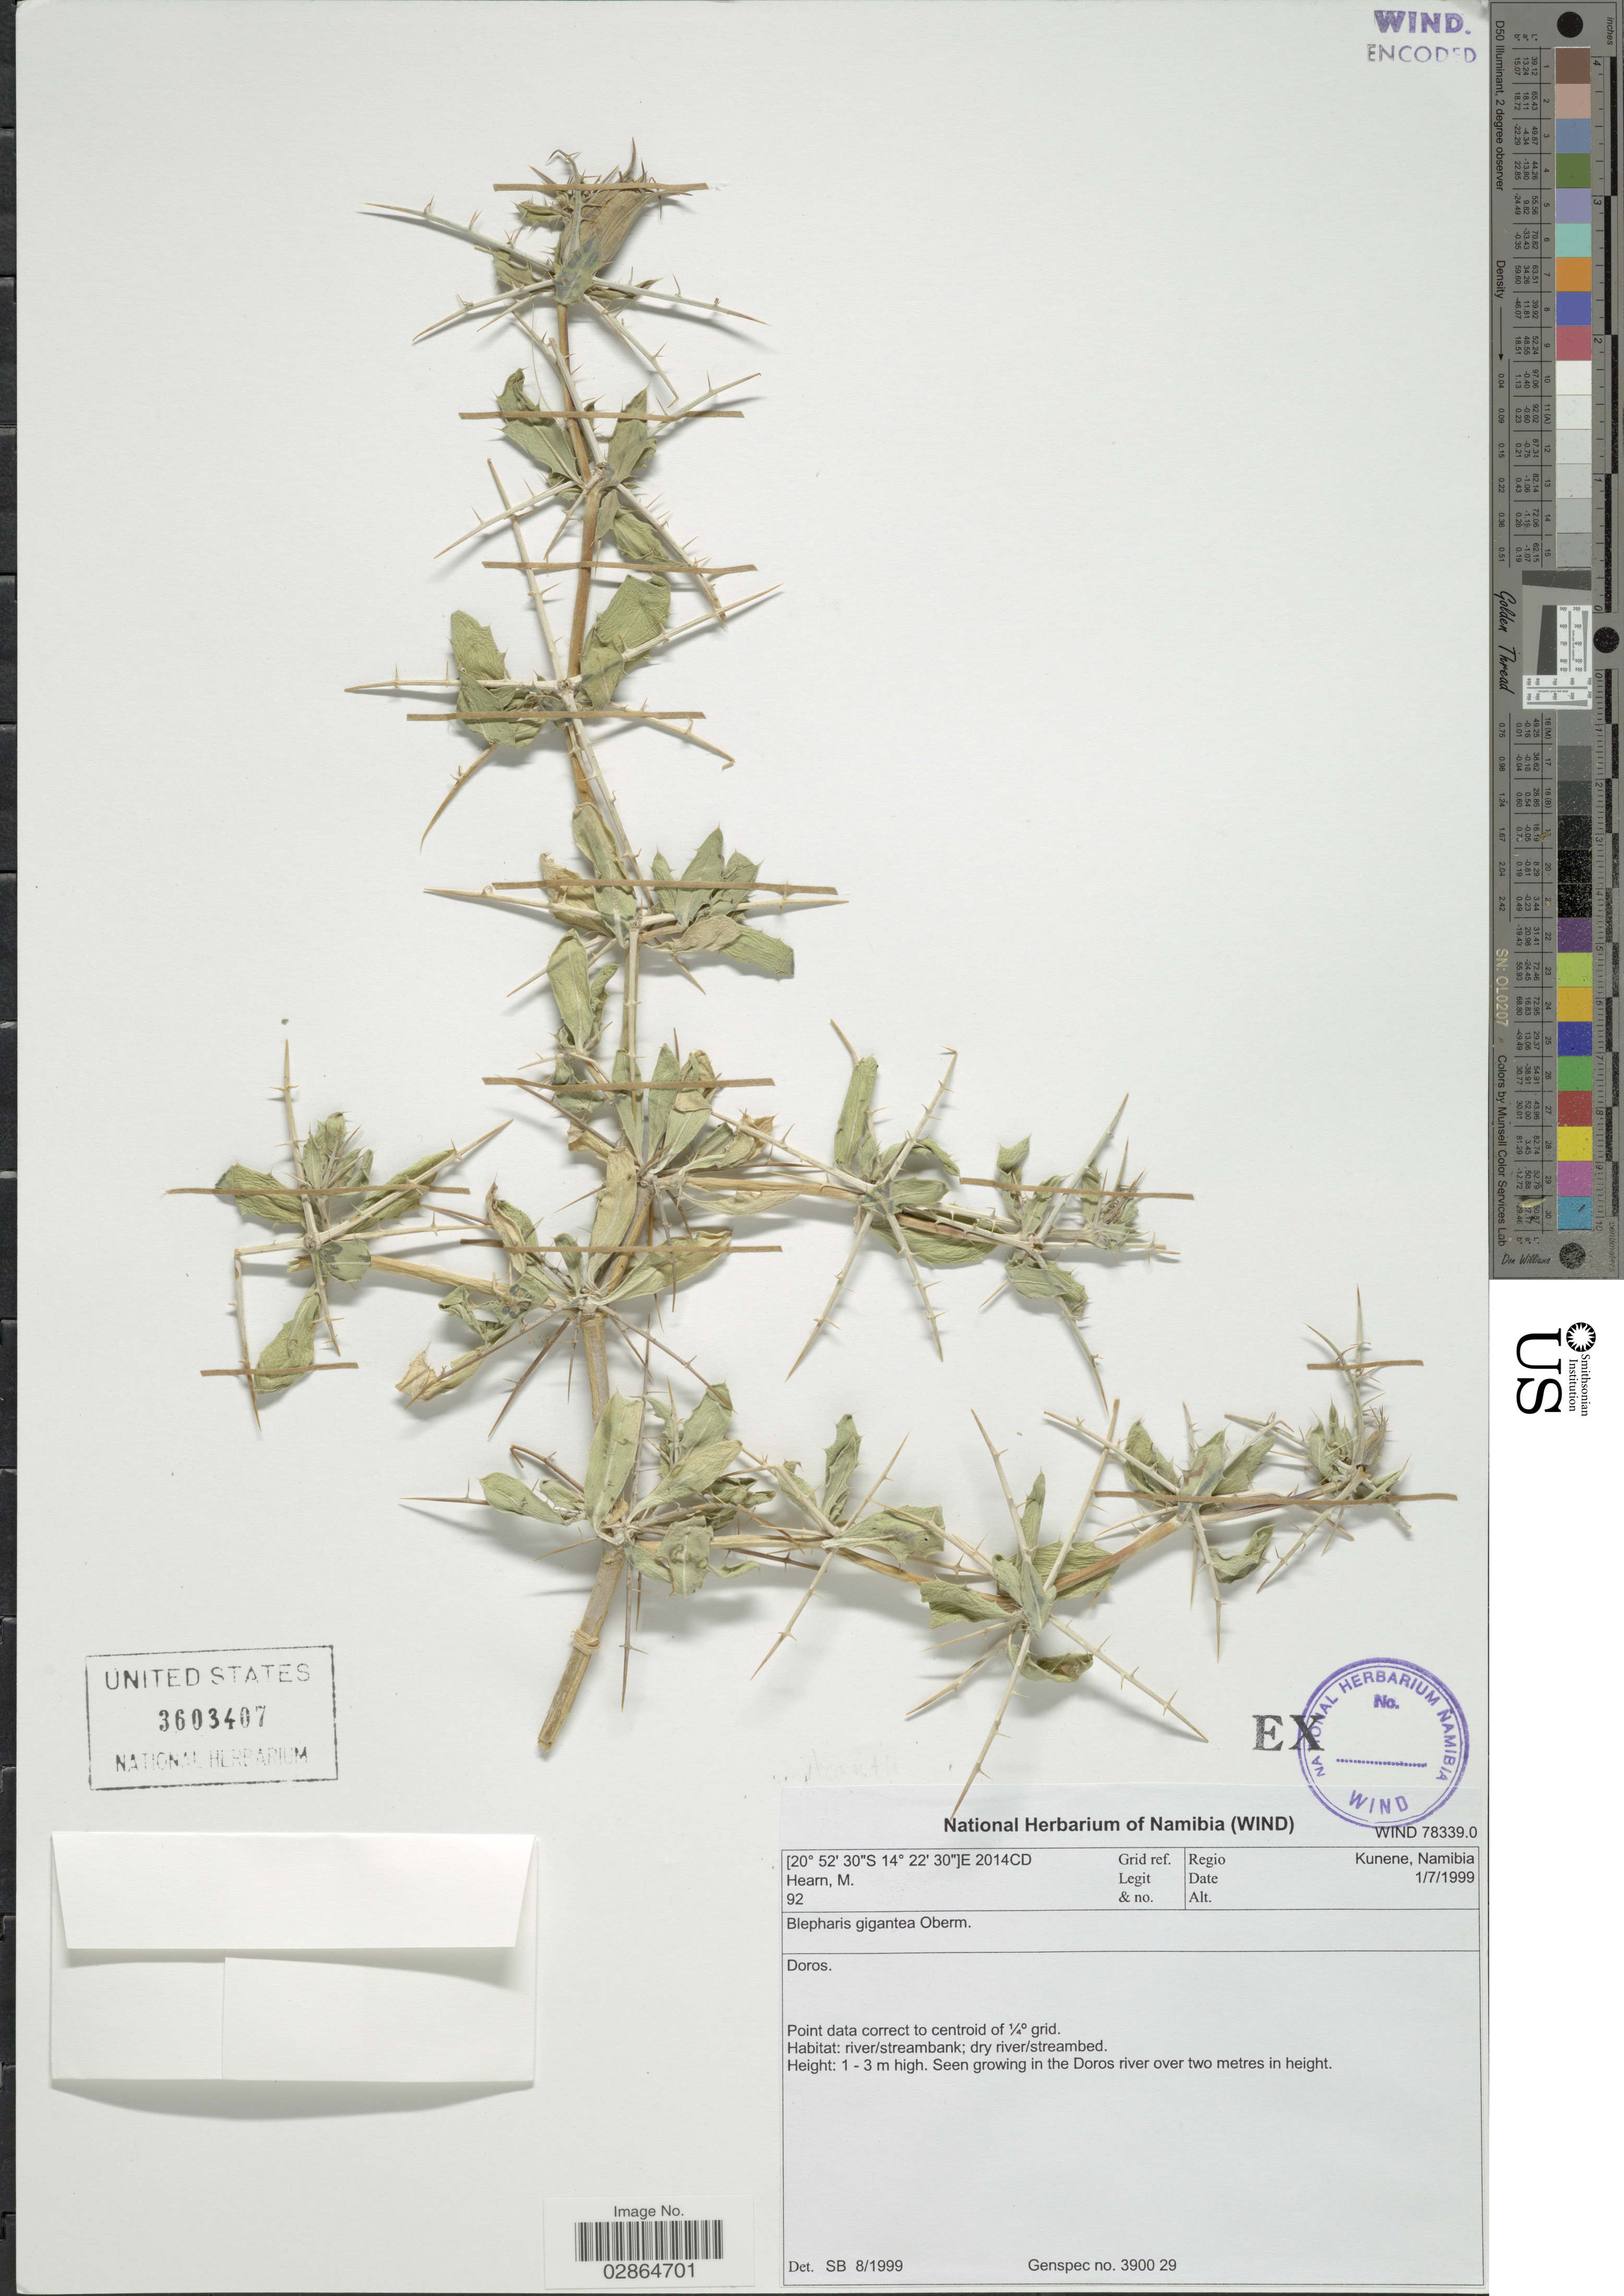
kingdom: Plantae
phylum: Tracheophyta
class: Magnoliopsida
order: Lamiales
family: Acanthaceae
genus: Blepharis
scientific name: Blepharis gigantea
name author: Oberm.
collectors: M. Hearn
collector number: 92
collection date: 1999-07-01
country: Namibia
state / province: Kunene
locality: Regio Kunene, 2014CD, Doros.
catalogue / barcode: US 3603407